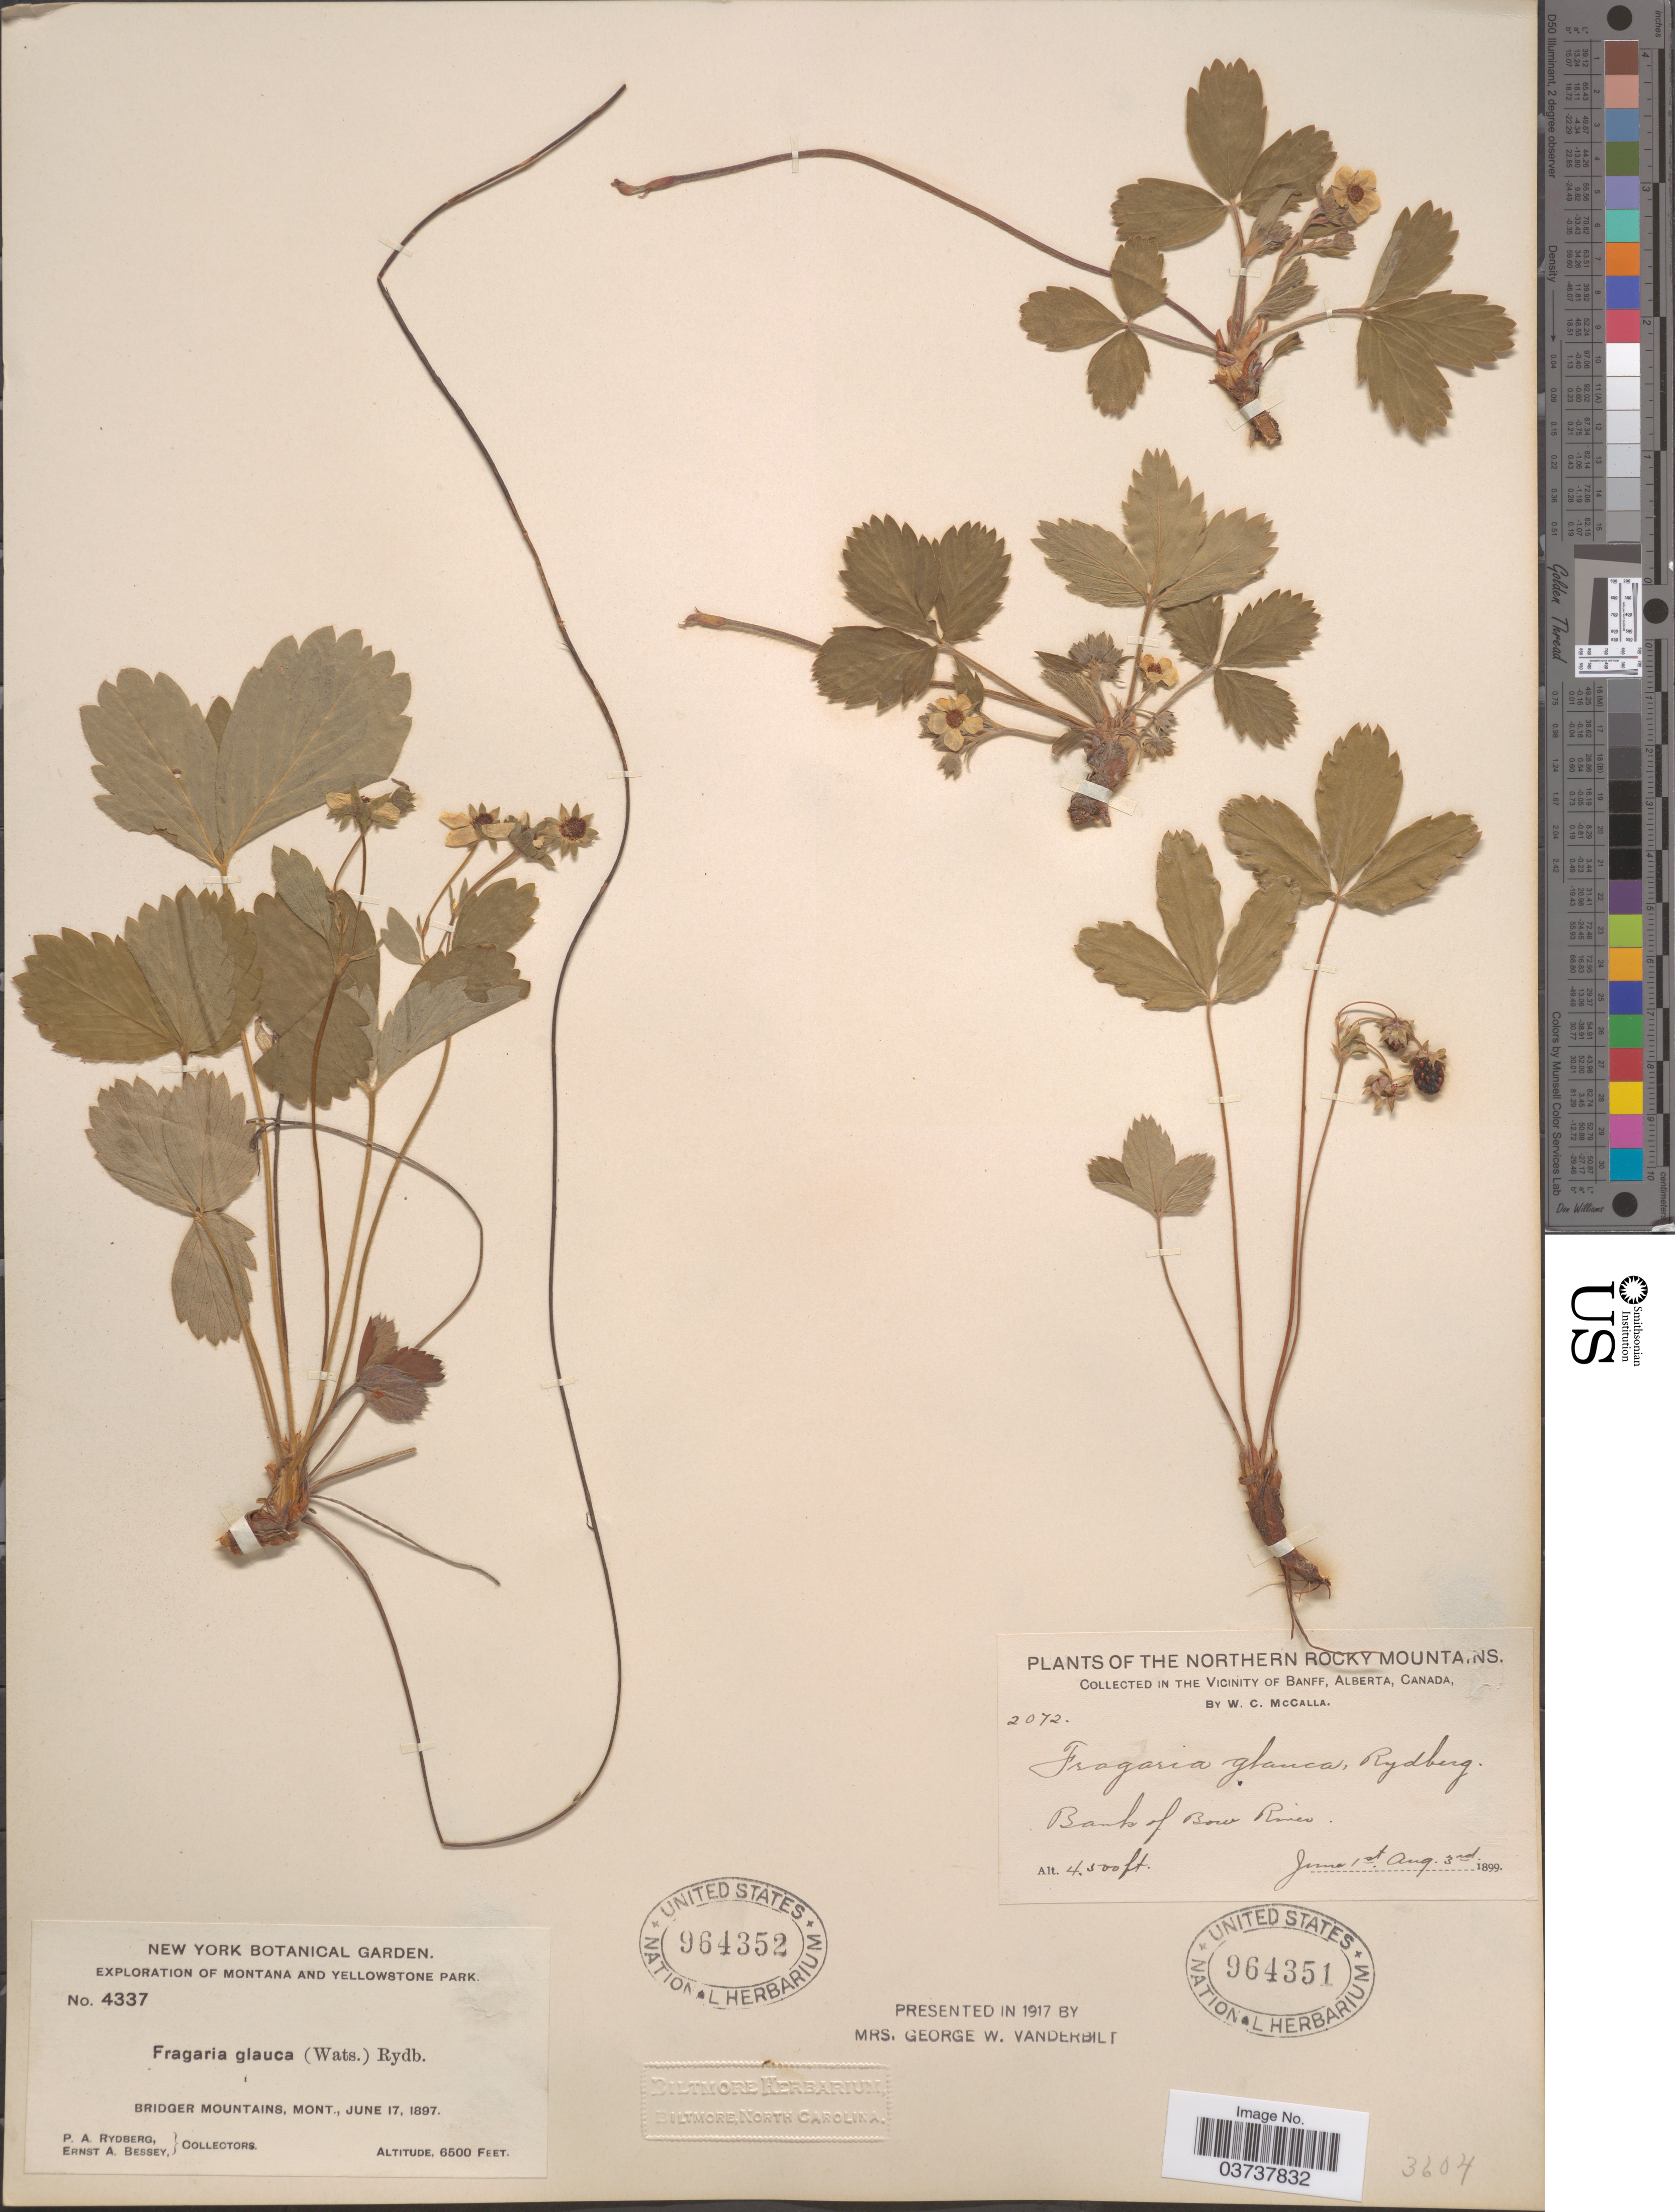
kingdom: Plantae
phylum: Tracheophyta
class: Magnoliopsida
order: Rosales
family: Rosaceae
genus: Fragaria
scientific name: Fragaria virginiana subsp. platypetala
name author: (Rydb.) Staudt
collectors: P. A. Rydberg & E. A. Bessey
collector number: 4337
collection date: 1897-06-17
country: United States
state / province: Montana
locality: Yellowstone Park. Bridger Mountains.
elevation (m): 1981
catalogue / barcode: US 964352